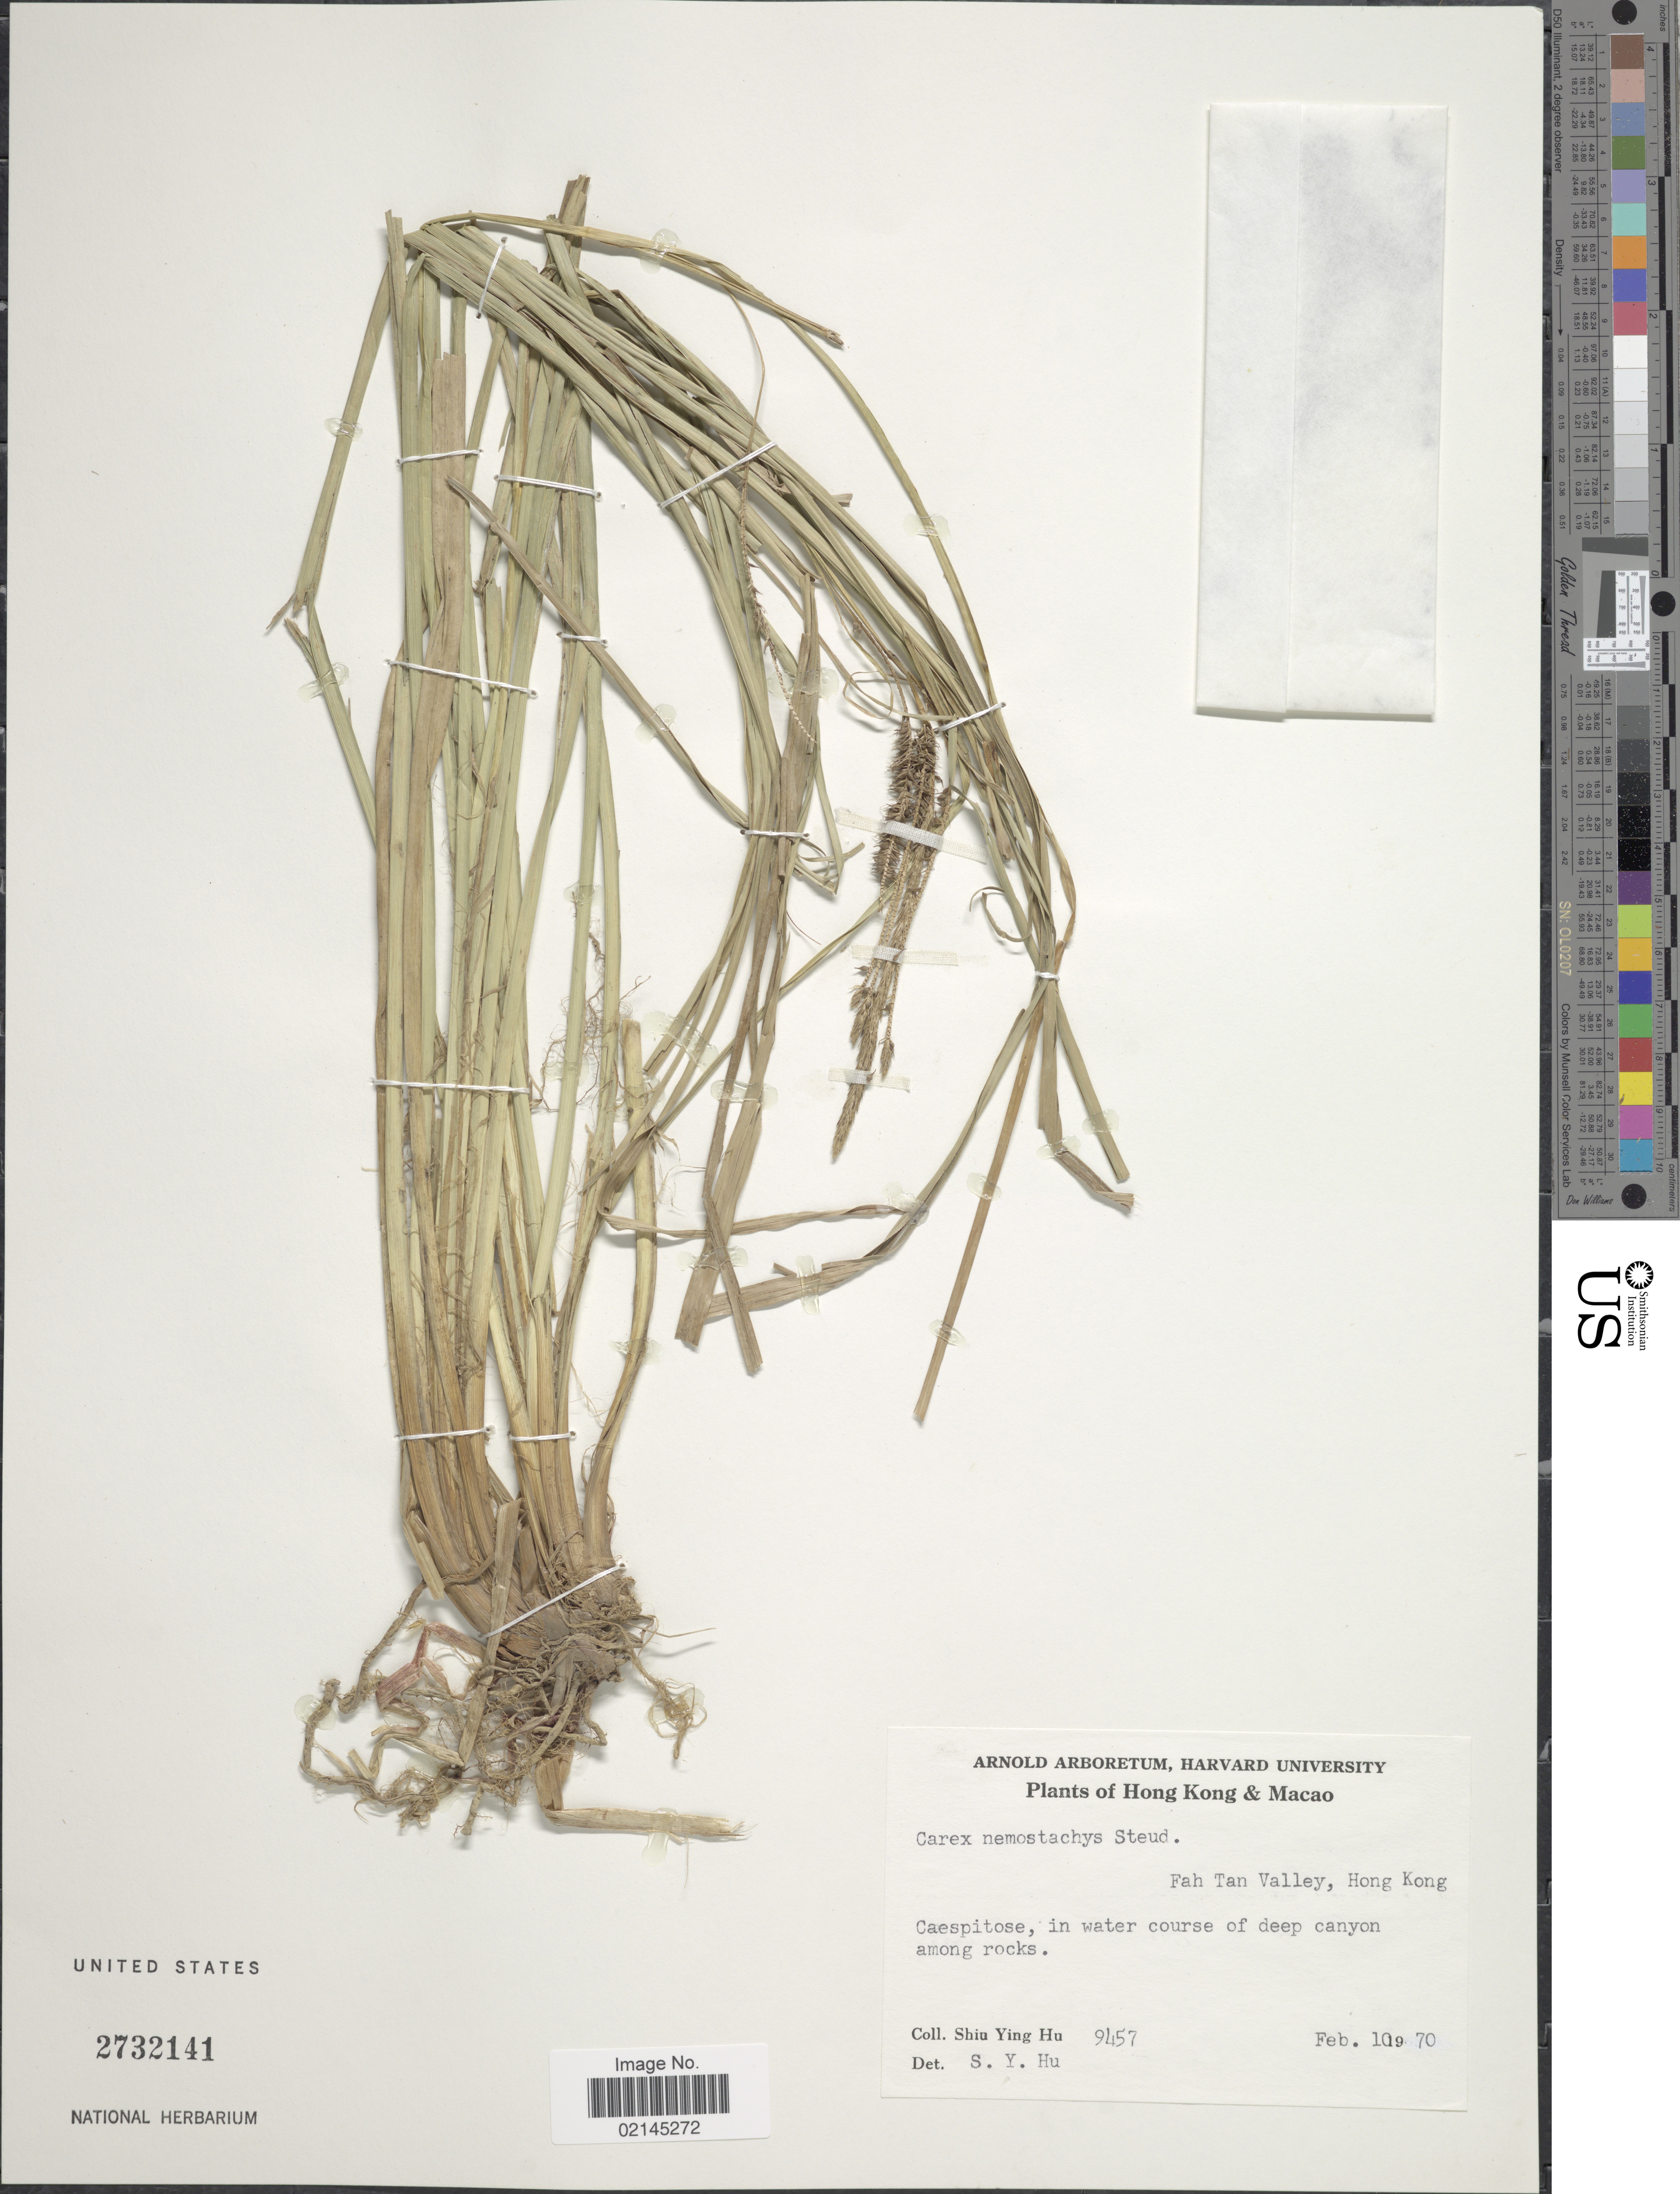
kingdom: Plantae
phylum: Tracheophyta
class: Liliopsida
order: Poales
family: Cyperaceae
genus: Carex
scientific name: Carex nemostachys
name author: Steud.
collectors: S. Y. Hu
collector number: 9457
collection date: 1970-02-10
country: China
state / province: Hong Kong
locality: Hong Kong & Macao. Fah Tan Valley, Hong Kong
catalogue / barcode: US 2732141